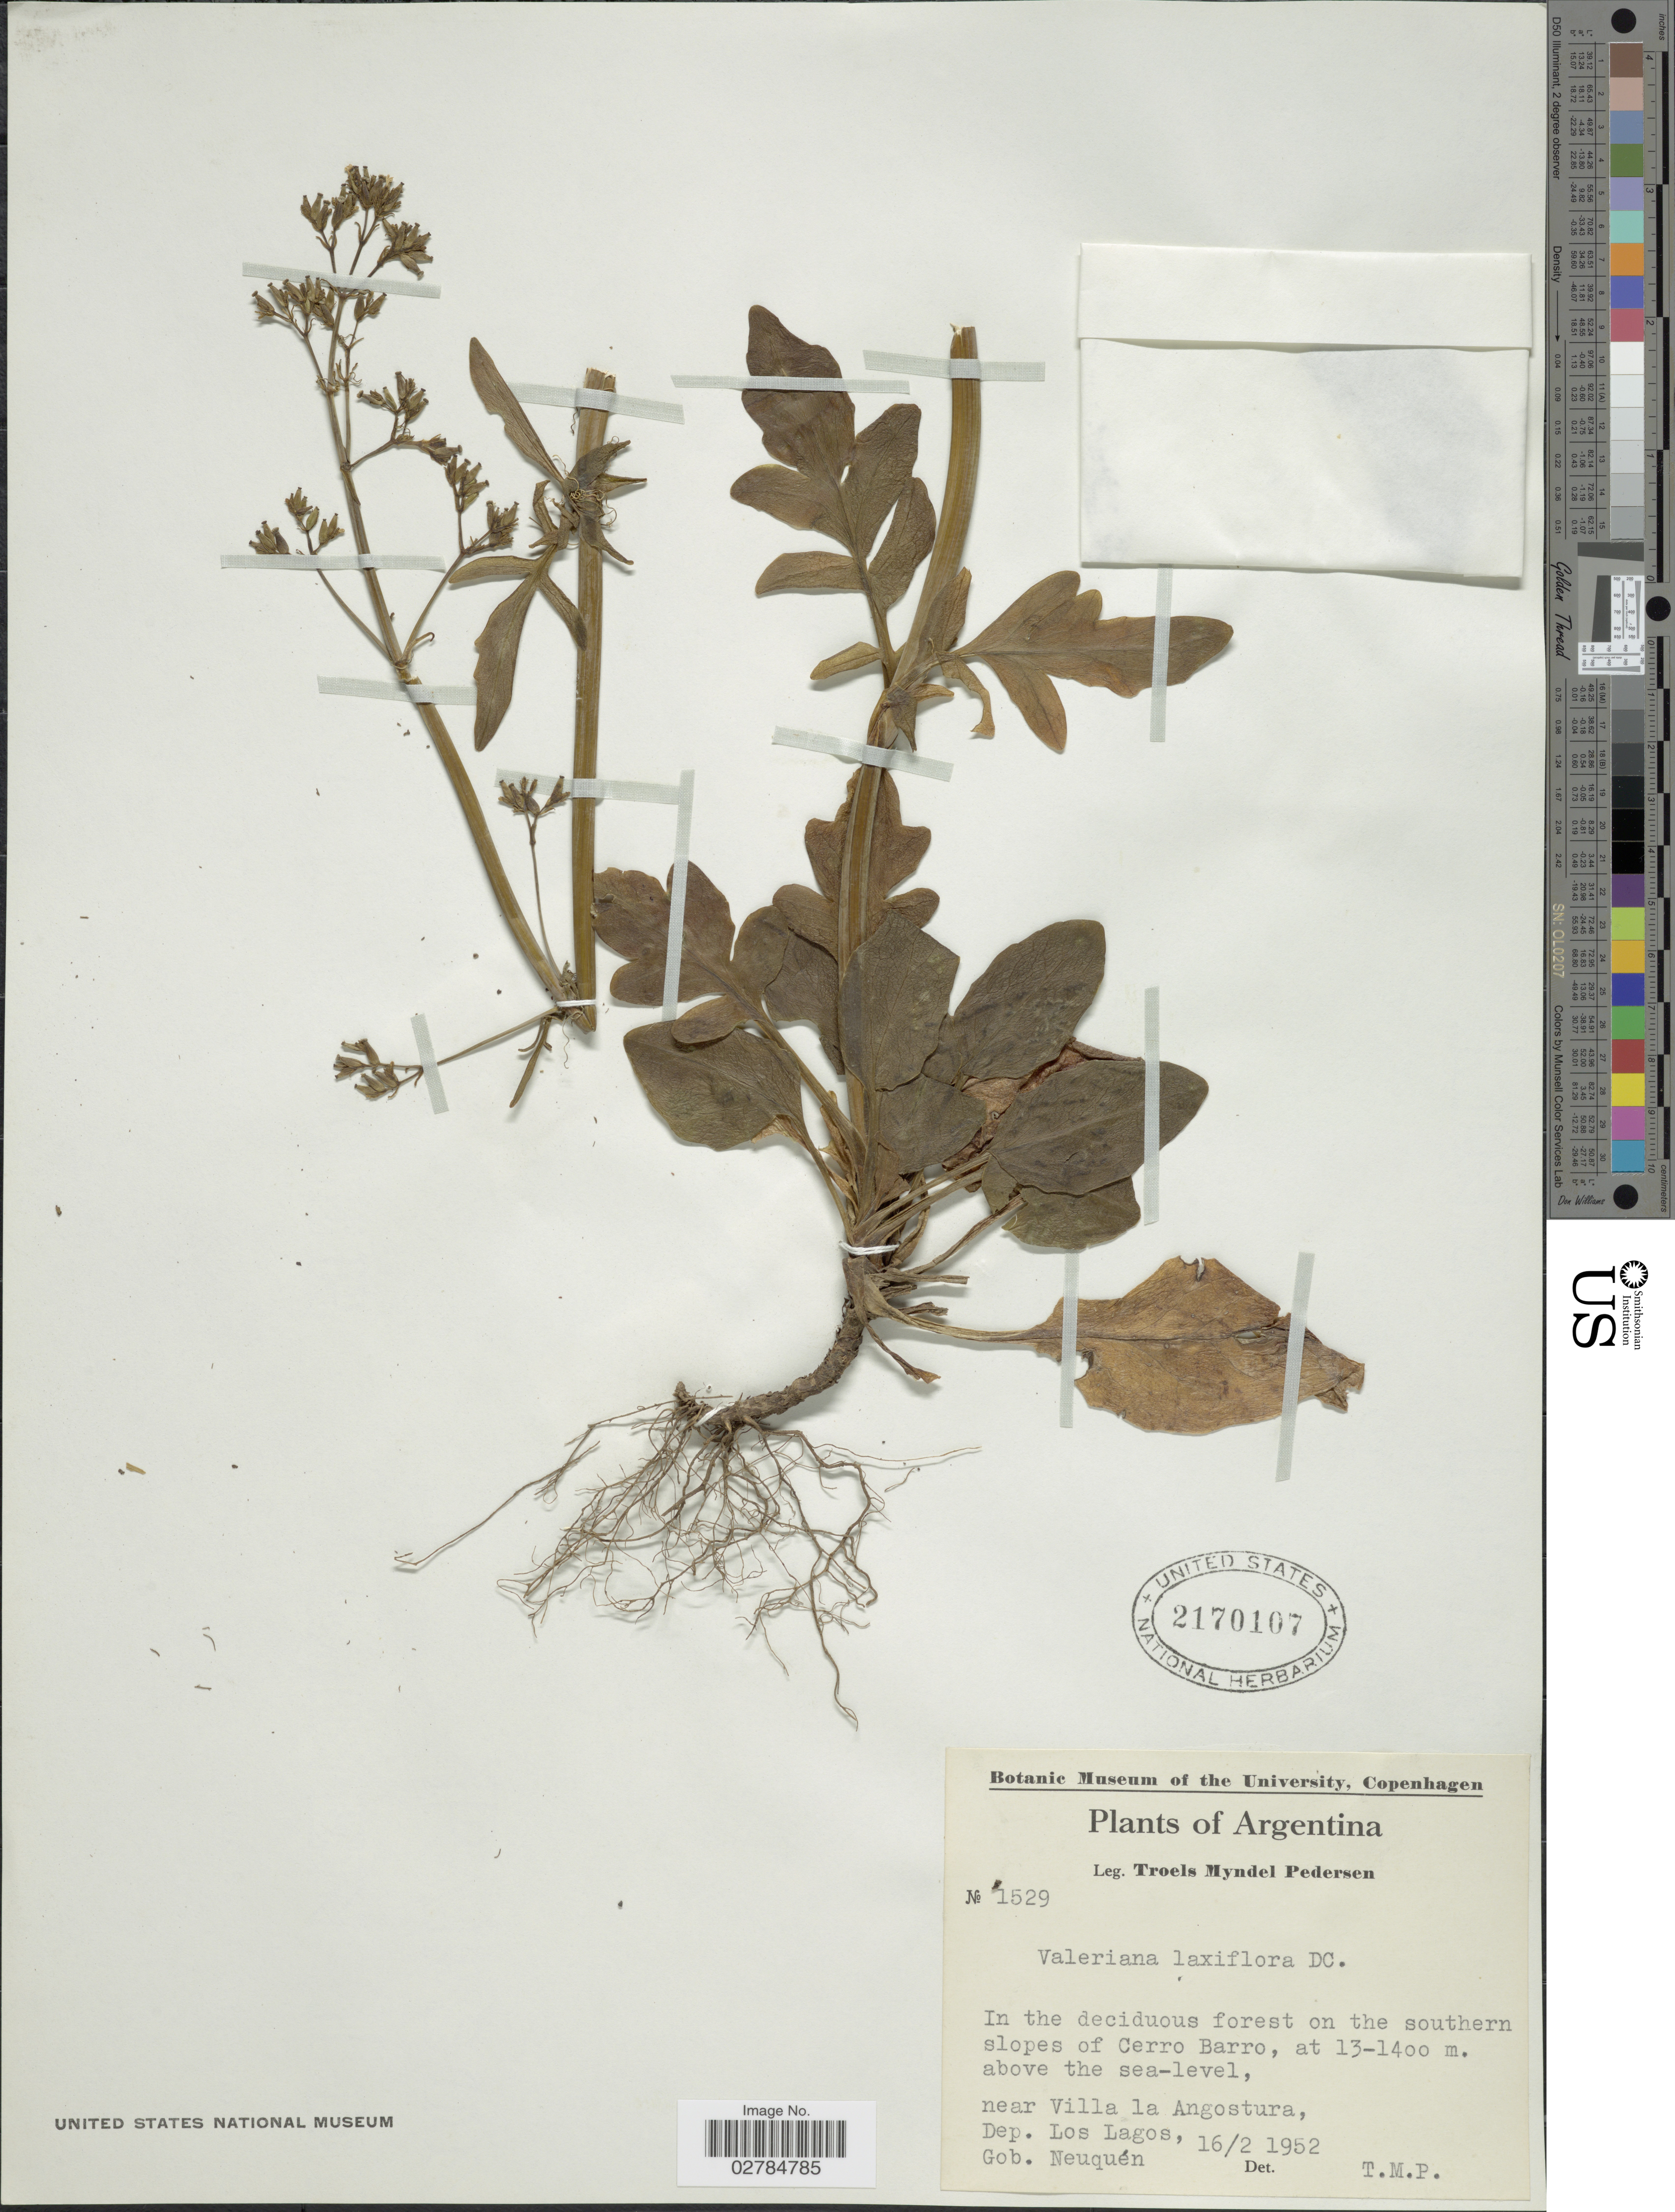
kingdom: Plantae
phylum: Tracheophyta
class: Magnoliopsida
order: Dipsacales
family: Caprifoliaceae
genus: Valeriana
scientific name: Valeriana laxiflora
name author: DC.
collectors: T. Pederson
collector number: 1529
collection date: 1952-02-16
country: Argentina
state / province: Neuquen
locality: On the southern slopes of Cerro Barro, near Villa la Angostura. Dep. Los Lagos, Gob. Neuquén.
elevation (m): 1300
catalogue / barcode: US 2170107